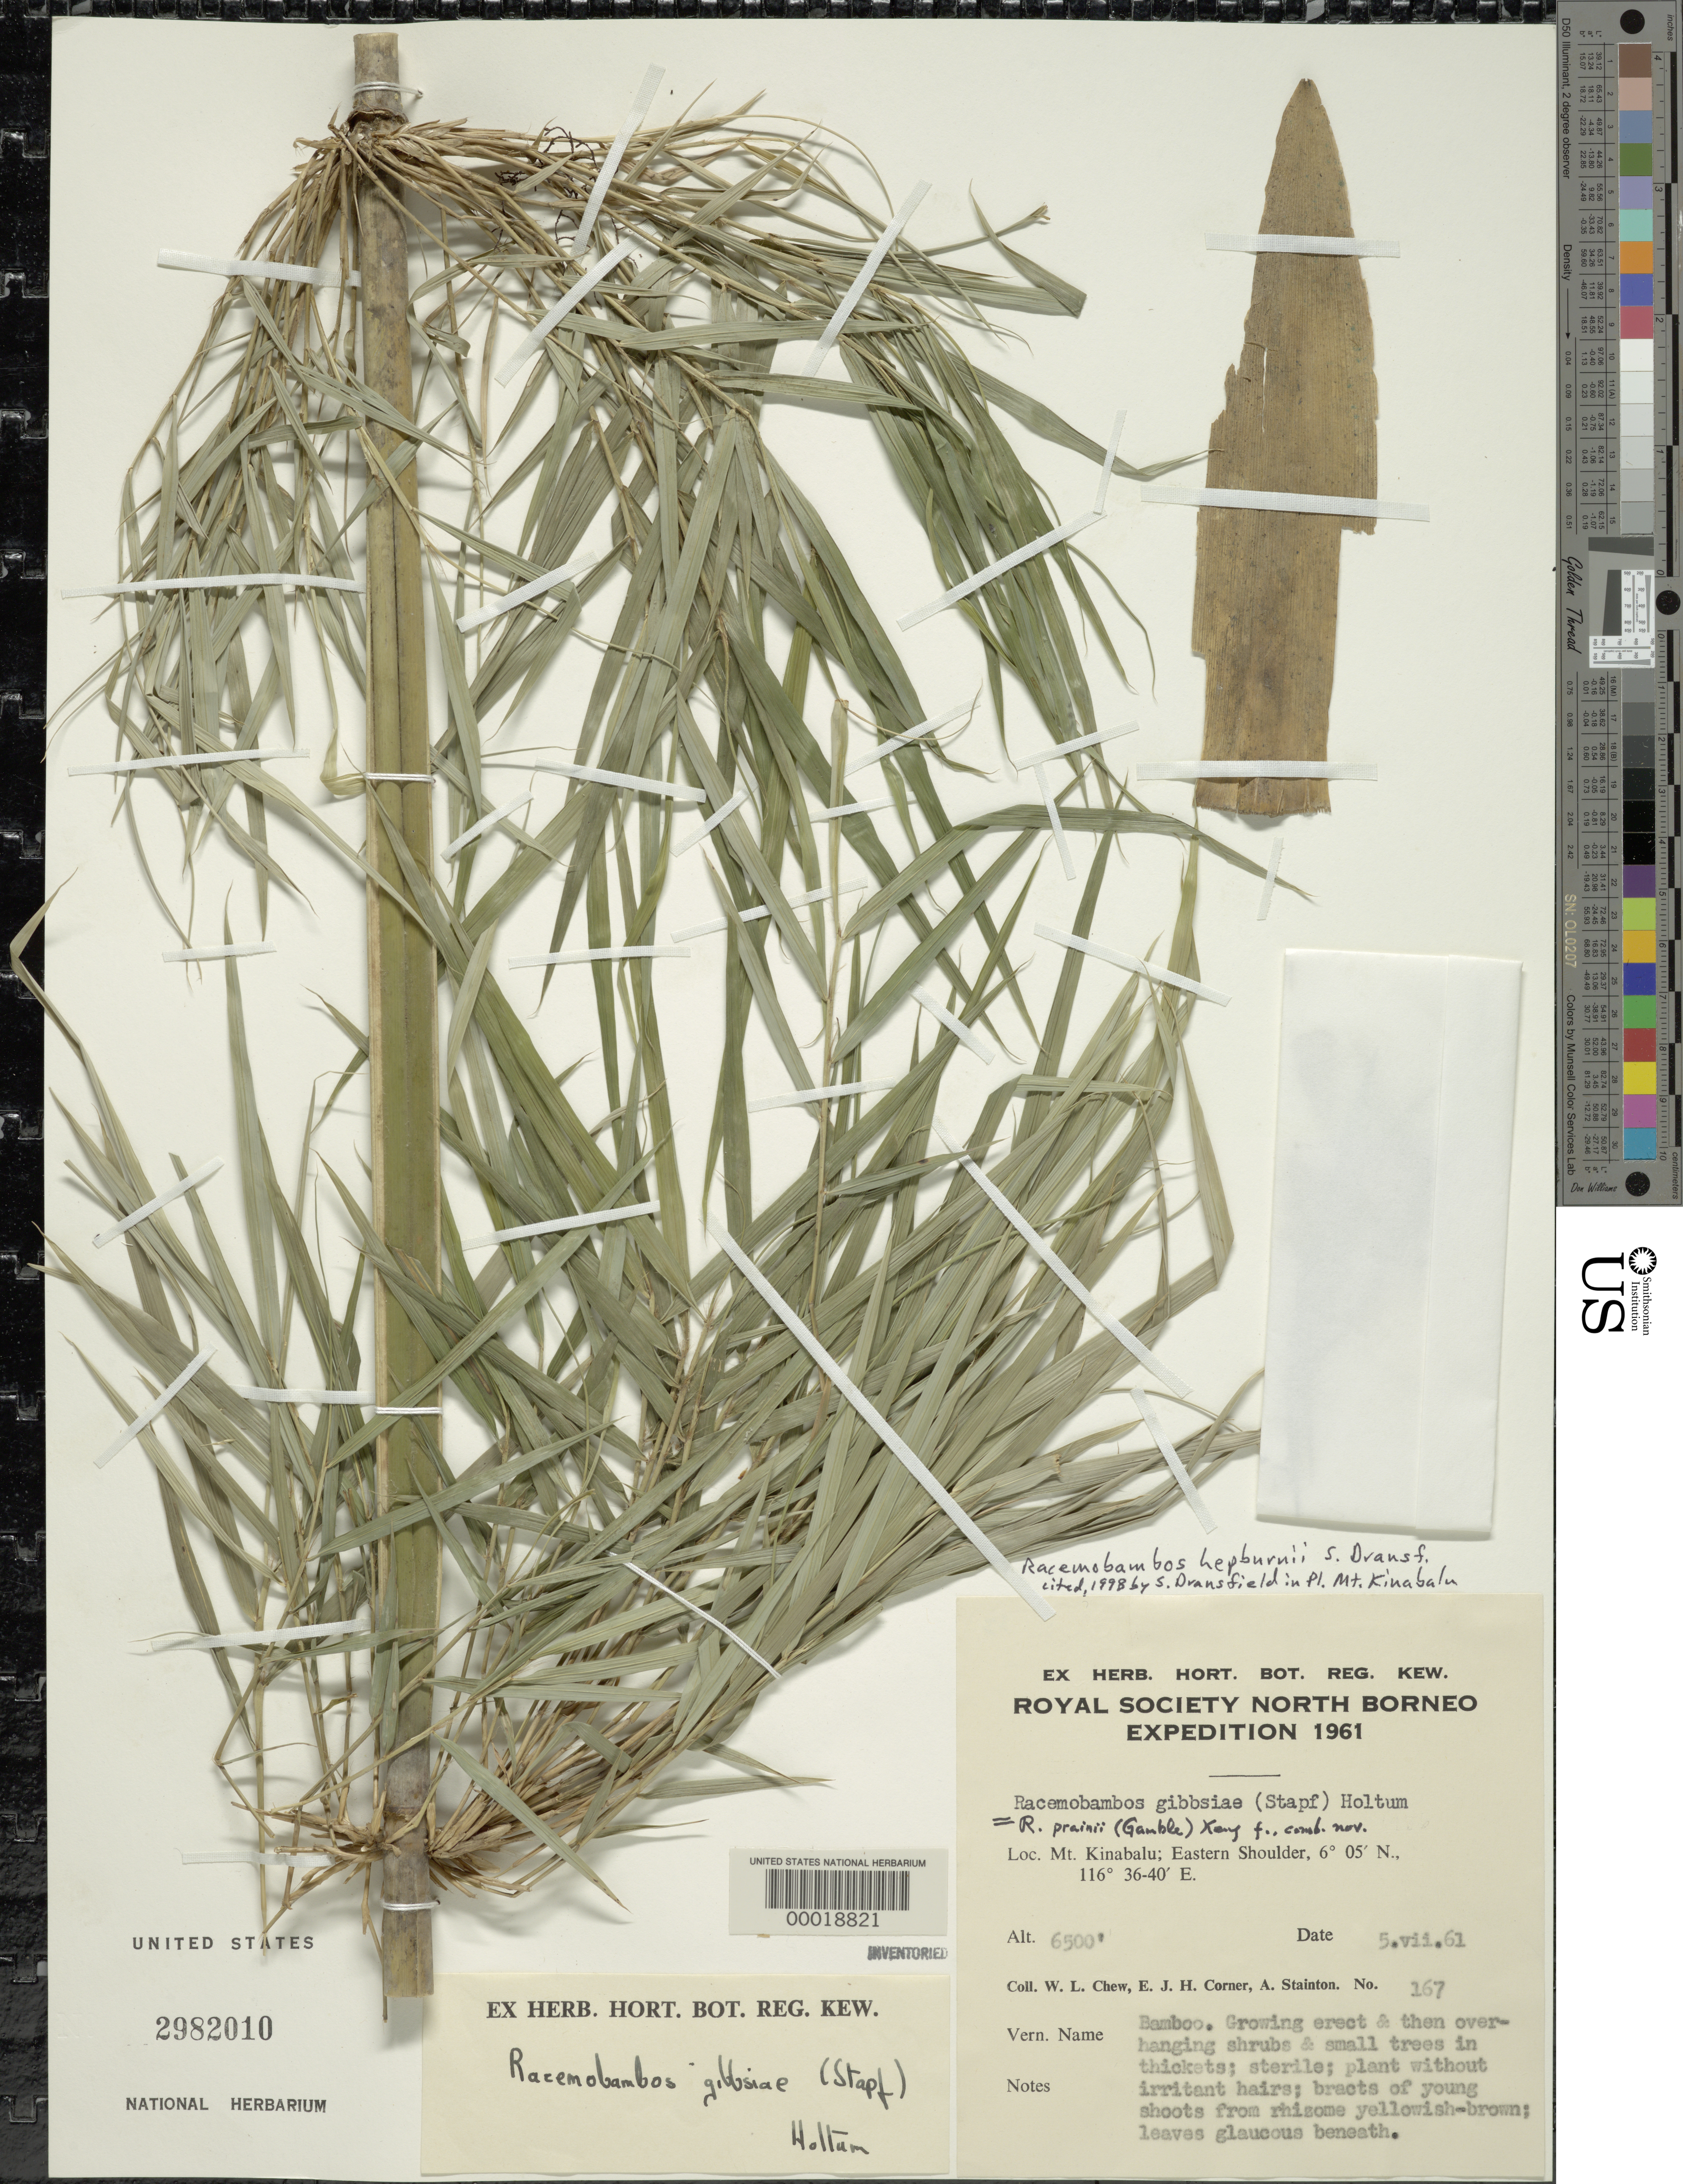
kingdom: Plantae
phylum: Tracheophyta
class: Liliopsida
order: Poales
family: Poaceae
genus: Racemobambos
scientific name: Racemobambos hepburnii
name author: S. Dransf.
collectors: W. Chew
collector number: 167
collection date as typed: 05 Jul 1961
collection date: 1961-07-05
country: Malaysia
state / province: Sabah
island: Borneo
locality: Mt. kinabalu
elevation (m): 1983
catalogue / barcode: US 2982010